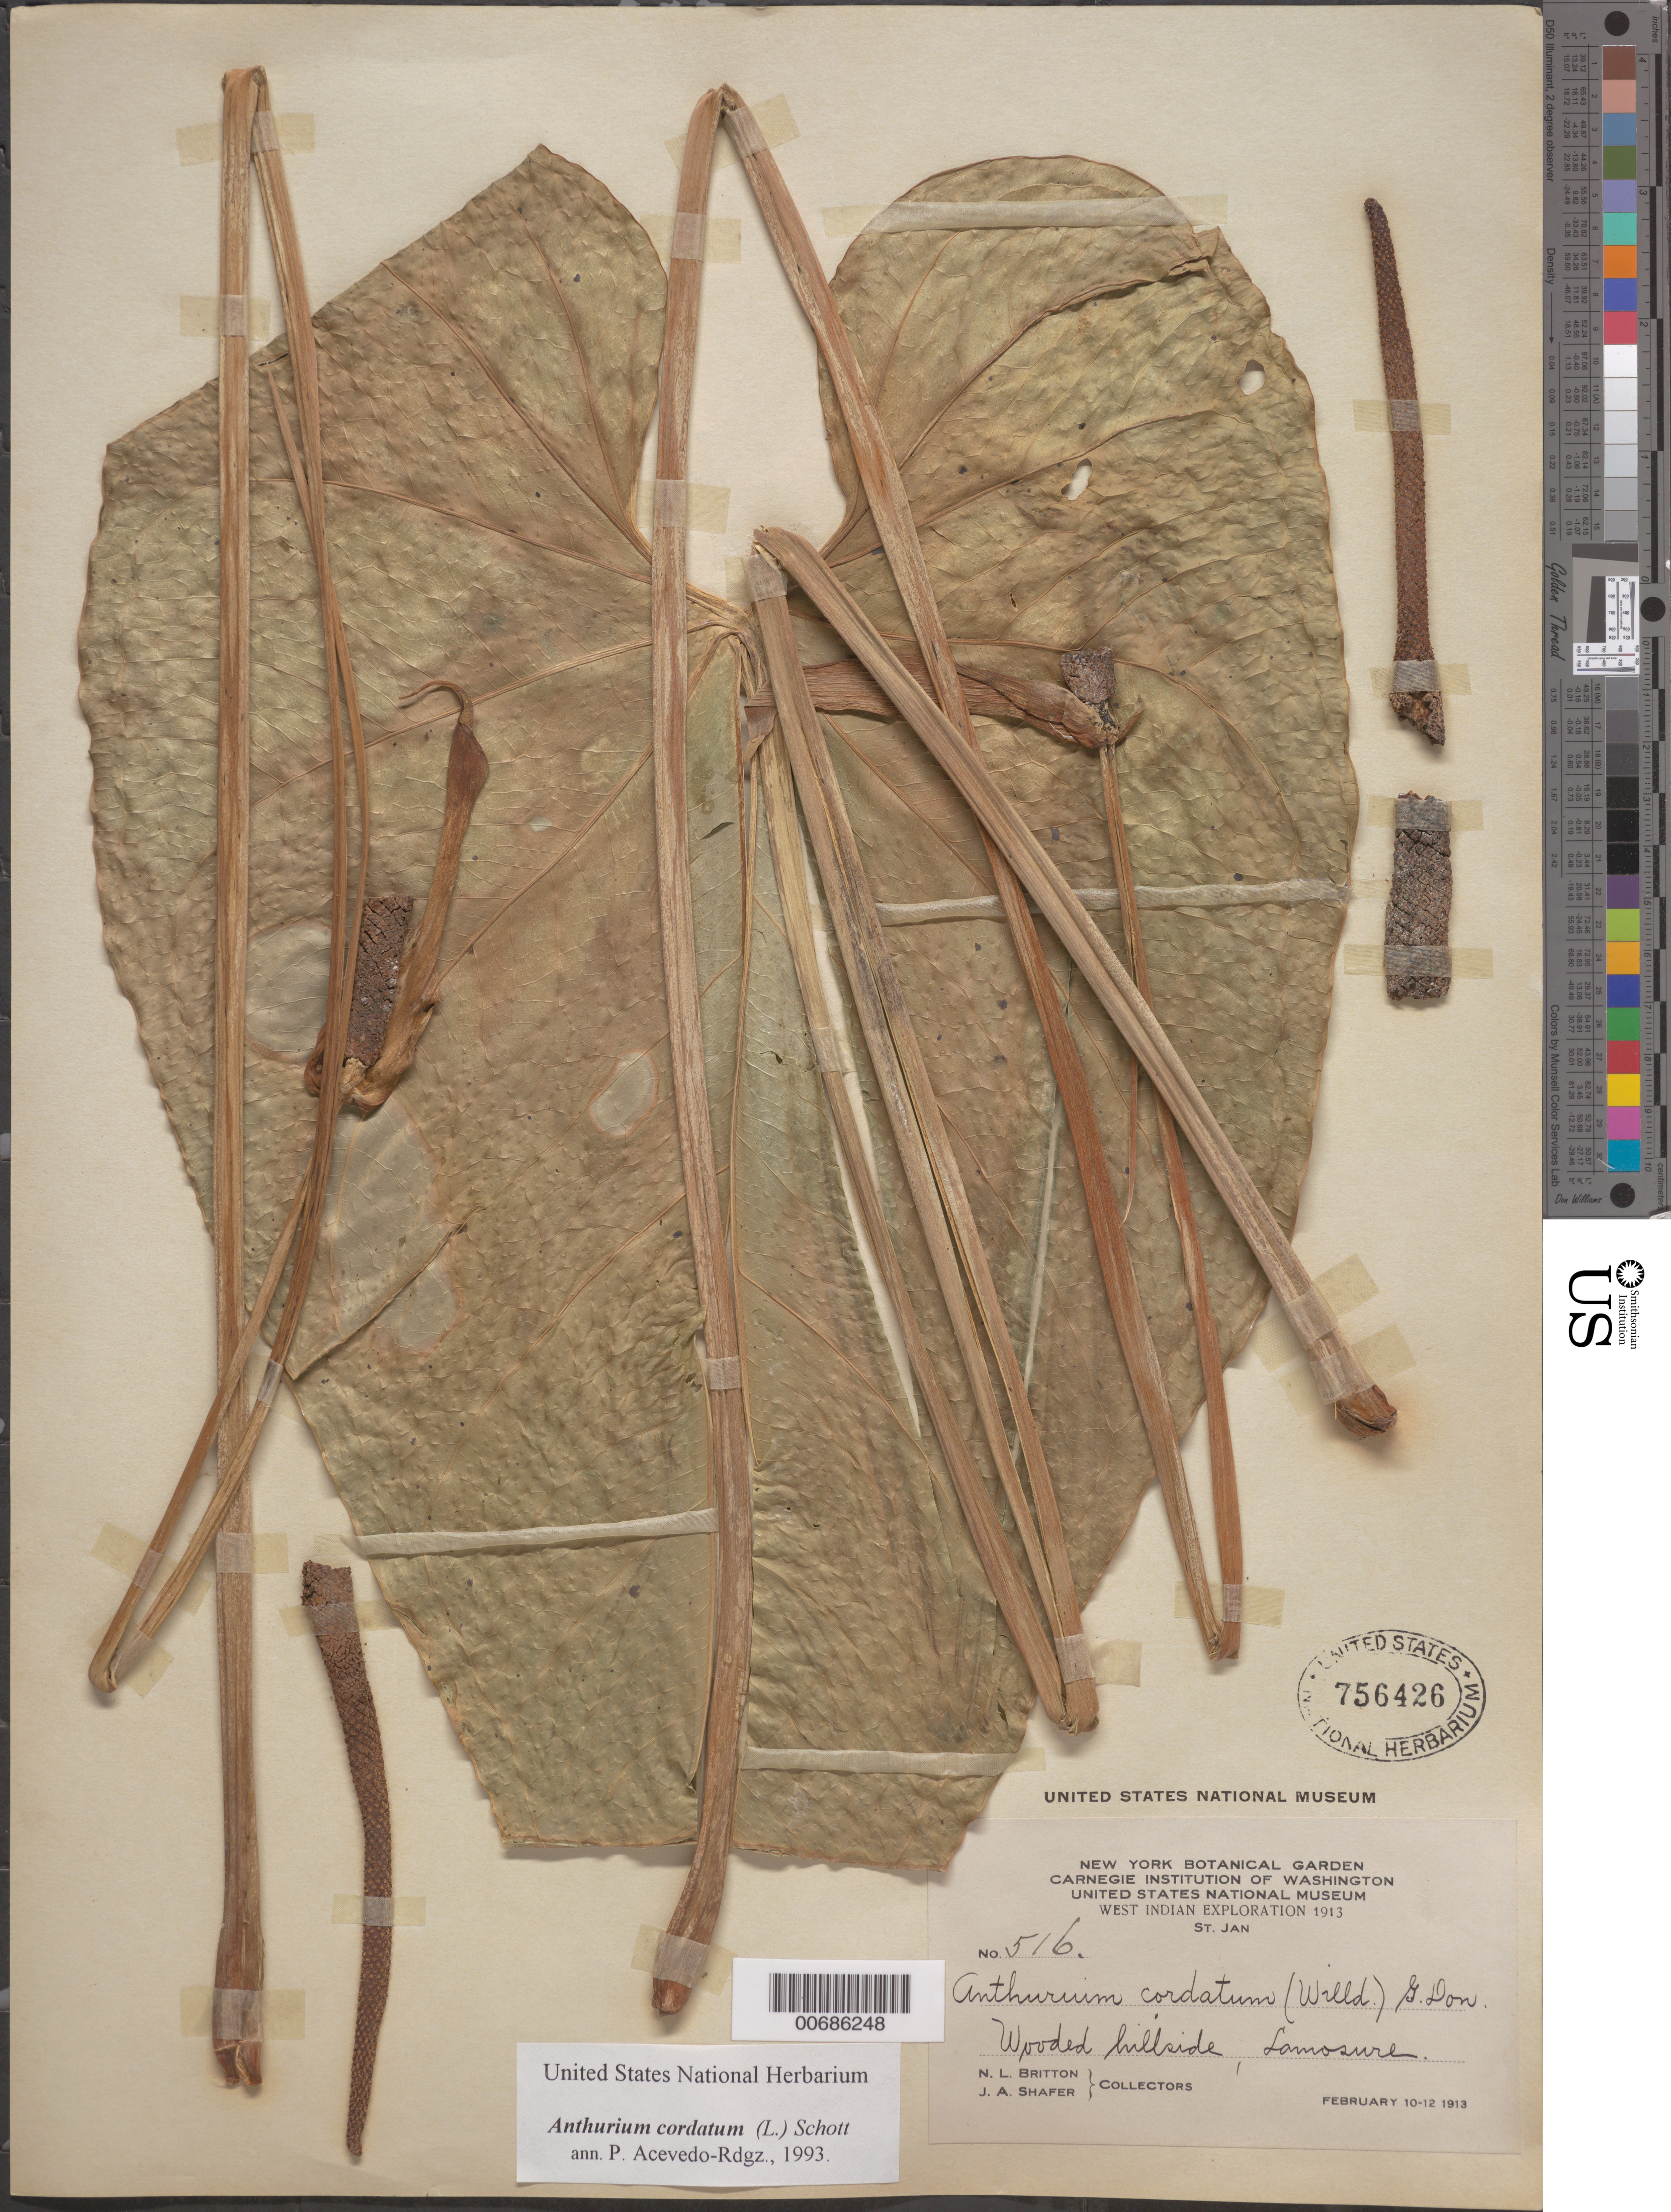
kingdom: Plantae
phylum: Tracheophyta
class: Liliopsida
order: Alismatales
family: Araceae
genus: Anthurium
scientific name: Anthurium cordatum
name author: (L.) Schott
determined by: Acevedo-Rodríguez, P., (BOT), Smithsonian Institution - National Museum of Natural History (UNITED STATES)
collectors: H. L. Britton & J. A. Shafer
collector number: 516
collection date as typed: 10 Feb 1913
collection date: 1913-02-10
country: U.S. Virgin Islands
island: St. John Island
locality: Lamosure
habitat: Wooded Hillside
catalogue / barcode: US 756426